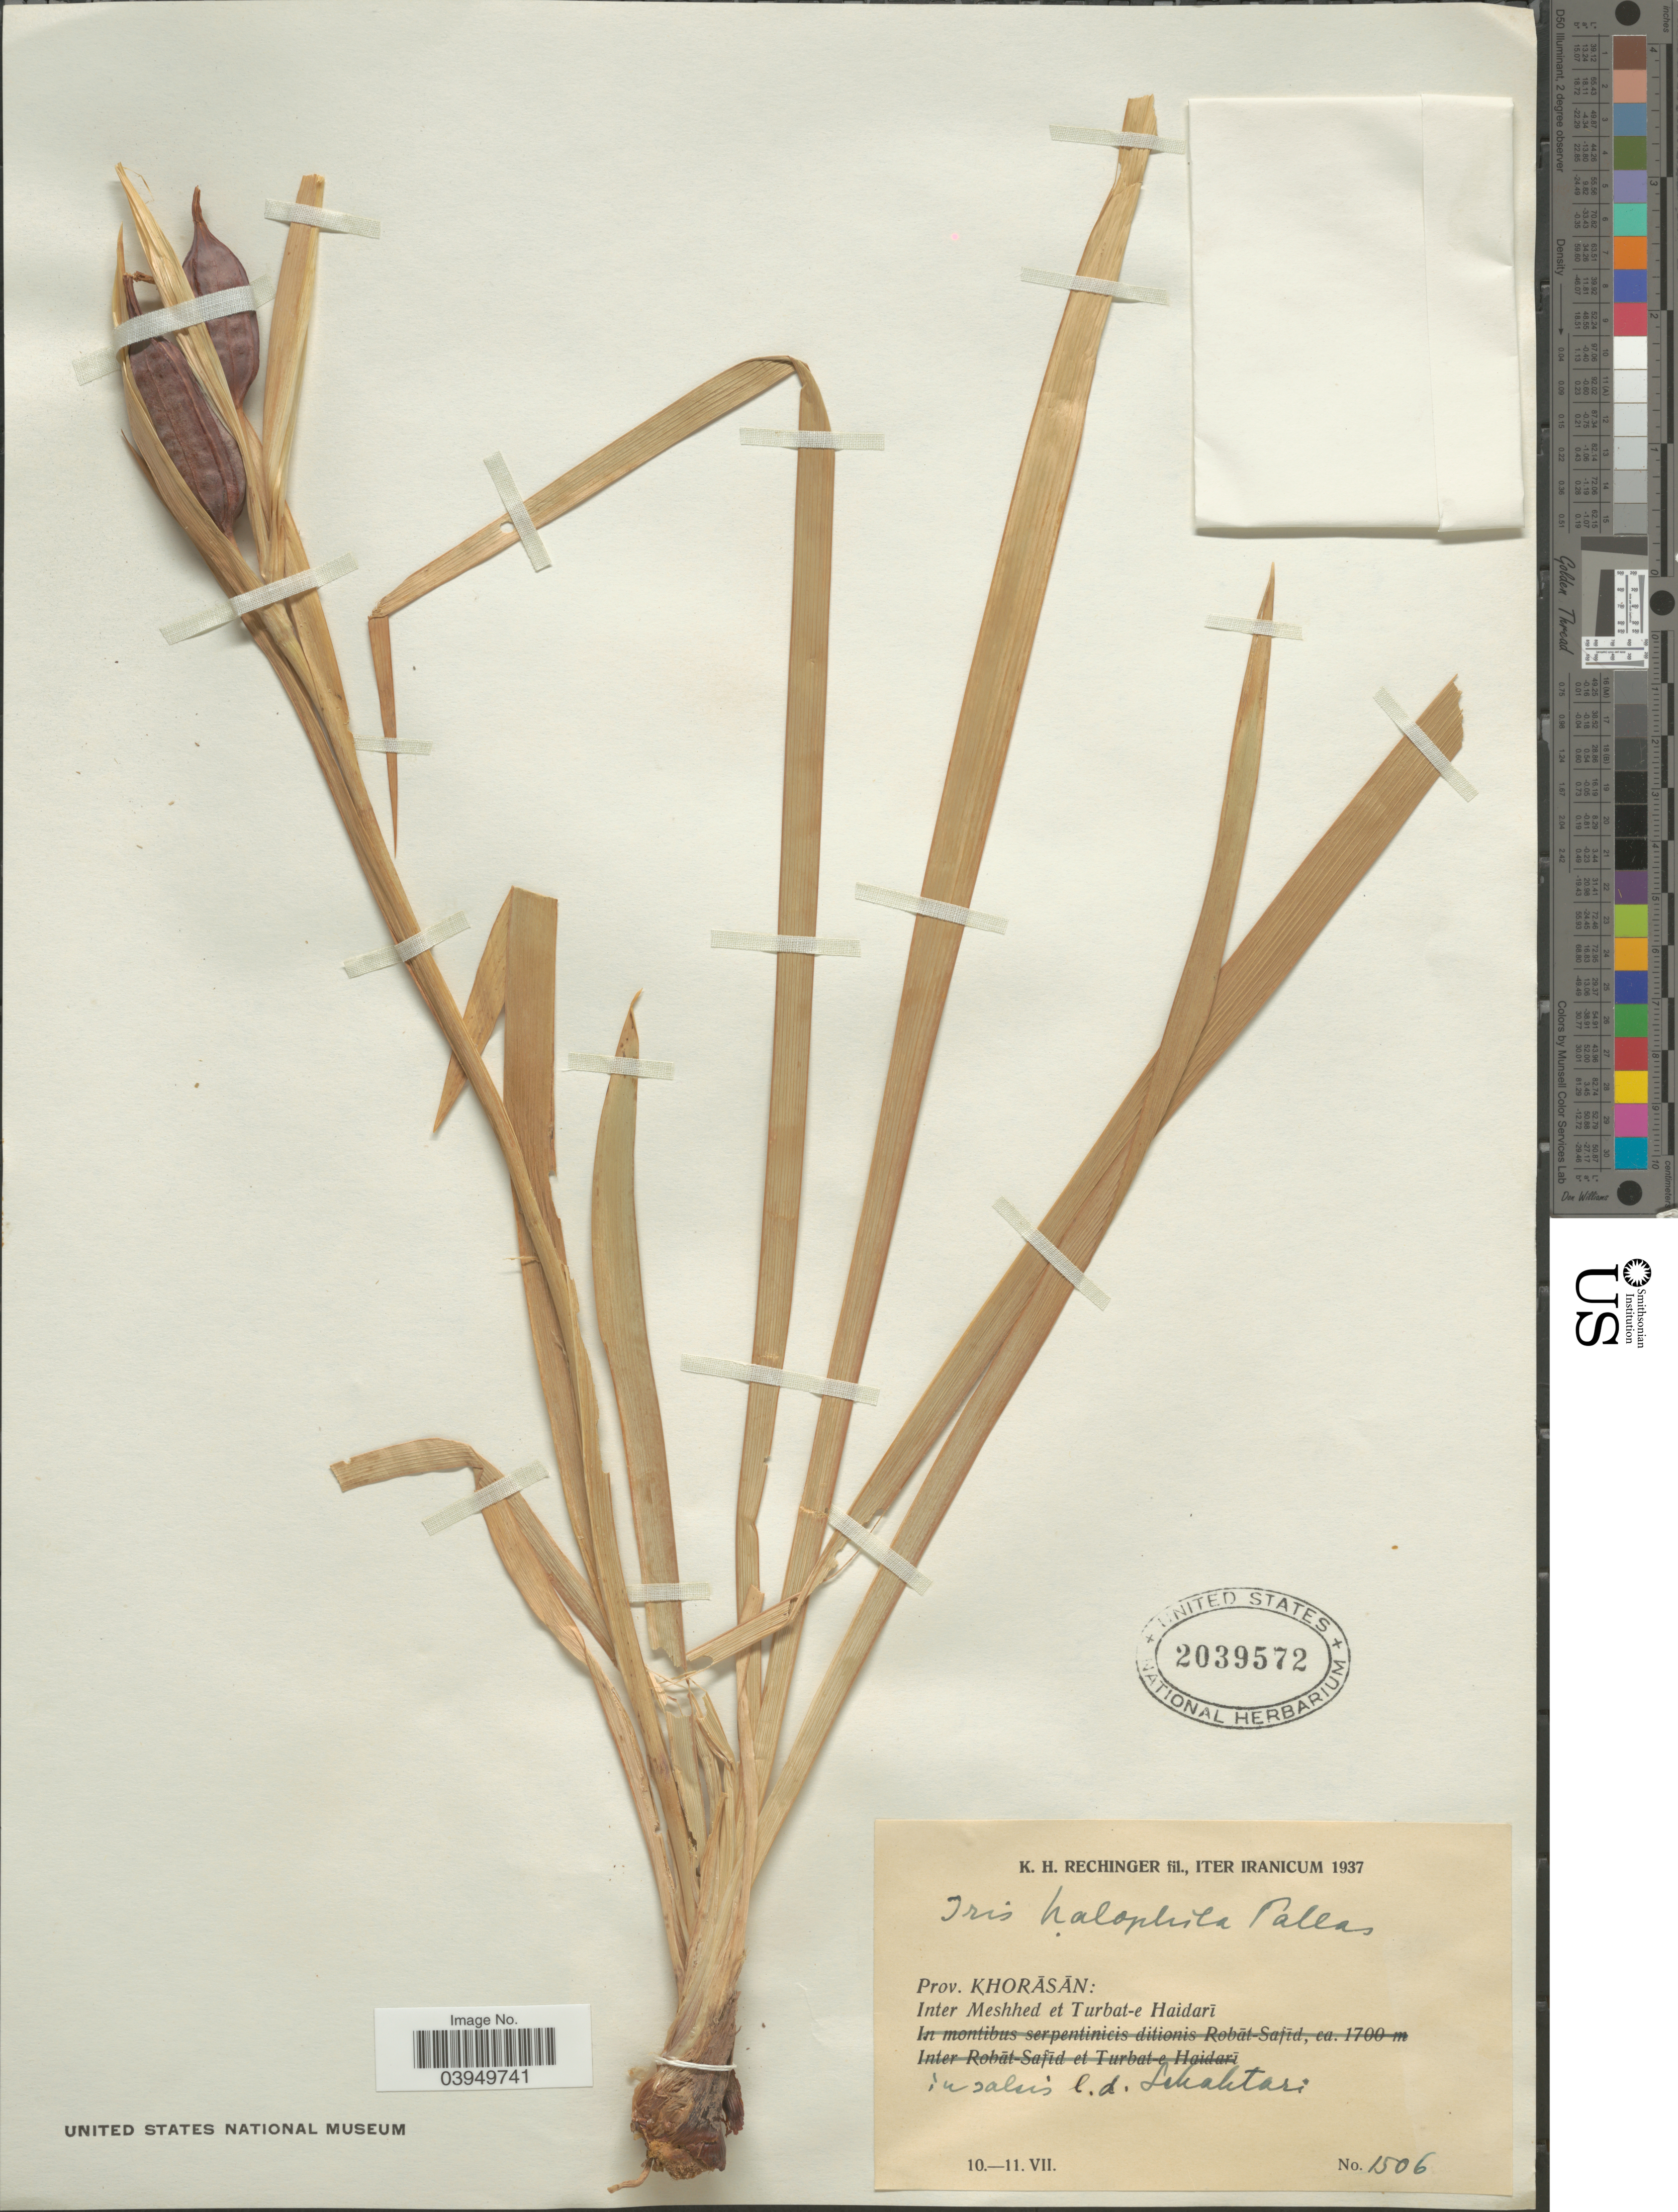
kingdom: Plantae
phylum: Tracheophyta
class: Liliopsida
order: Asparagales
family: Iridaceae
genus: Iris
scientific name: Iris halophila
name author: Pall.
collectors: K. H. Rechinger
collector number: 1506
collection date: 1937-07-10/1937-07-11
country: Iran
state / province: Khorasan [obsolete]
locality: Inter Meshhed et Turbat-e Haidarī. In salsis l.d. Sahahtari.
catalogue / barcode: US 2039572